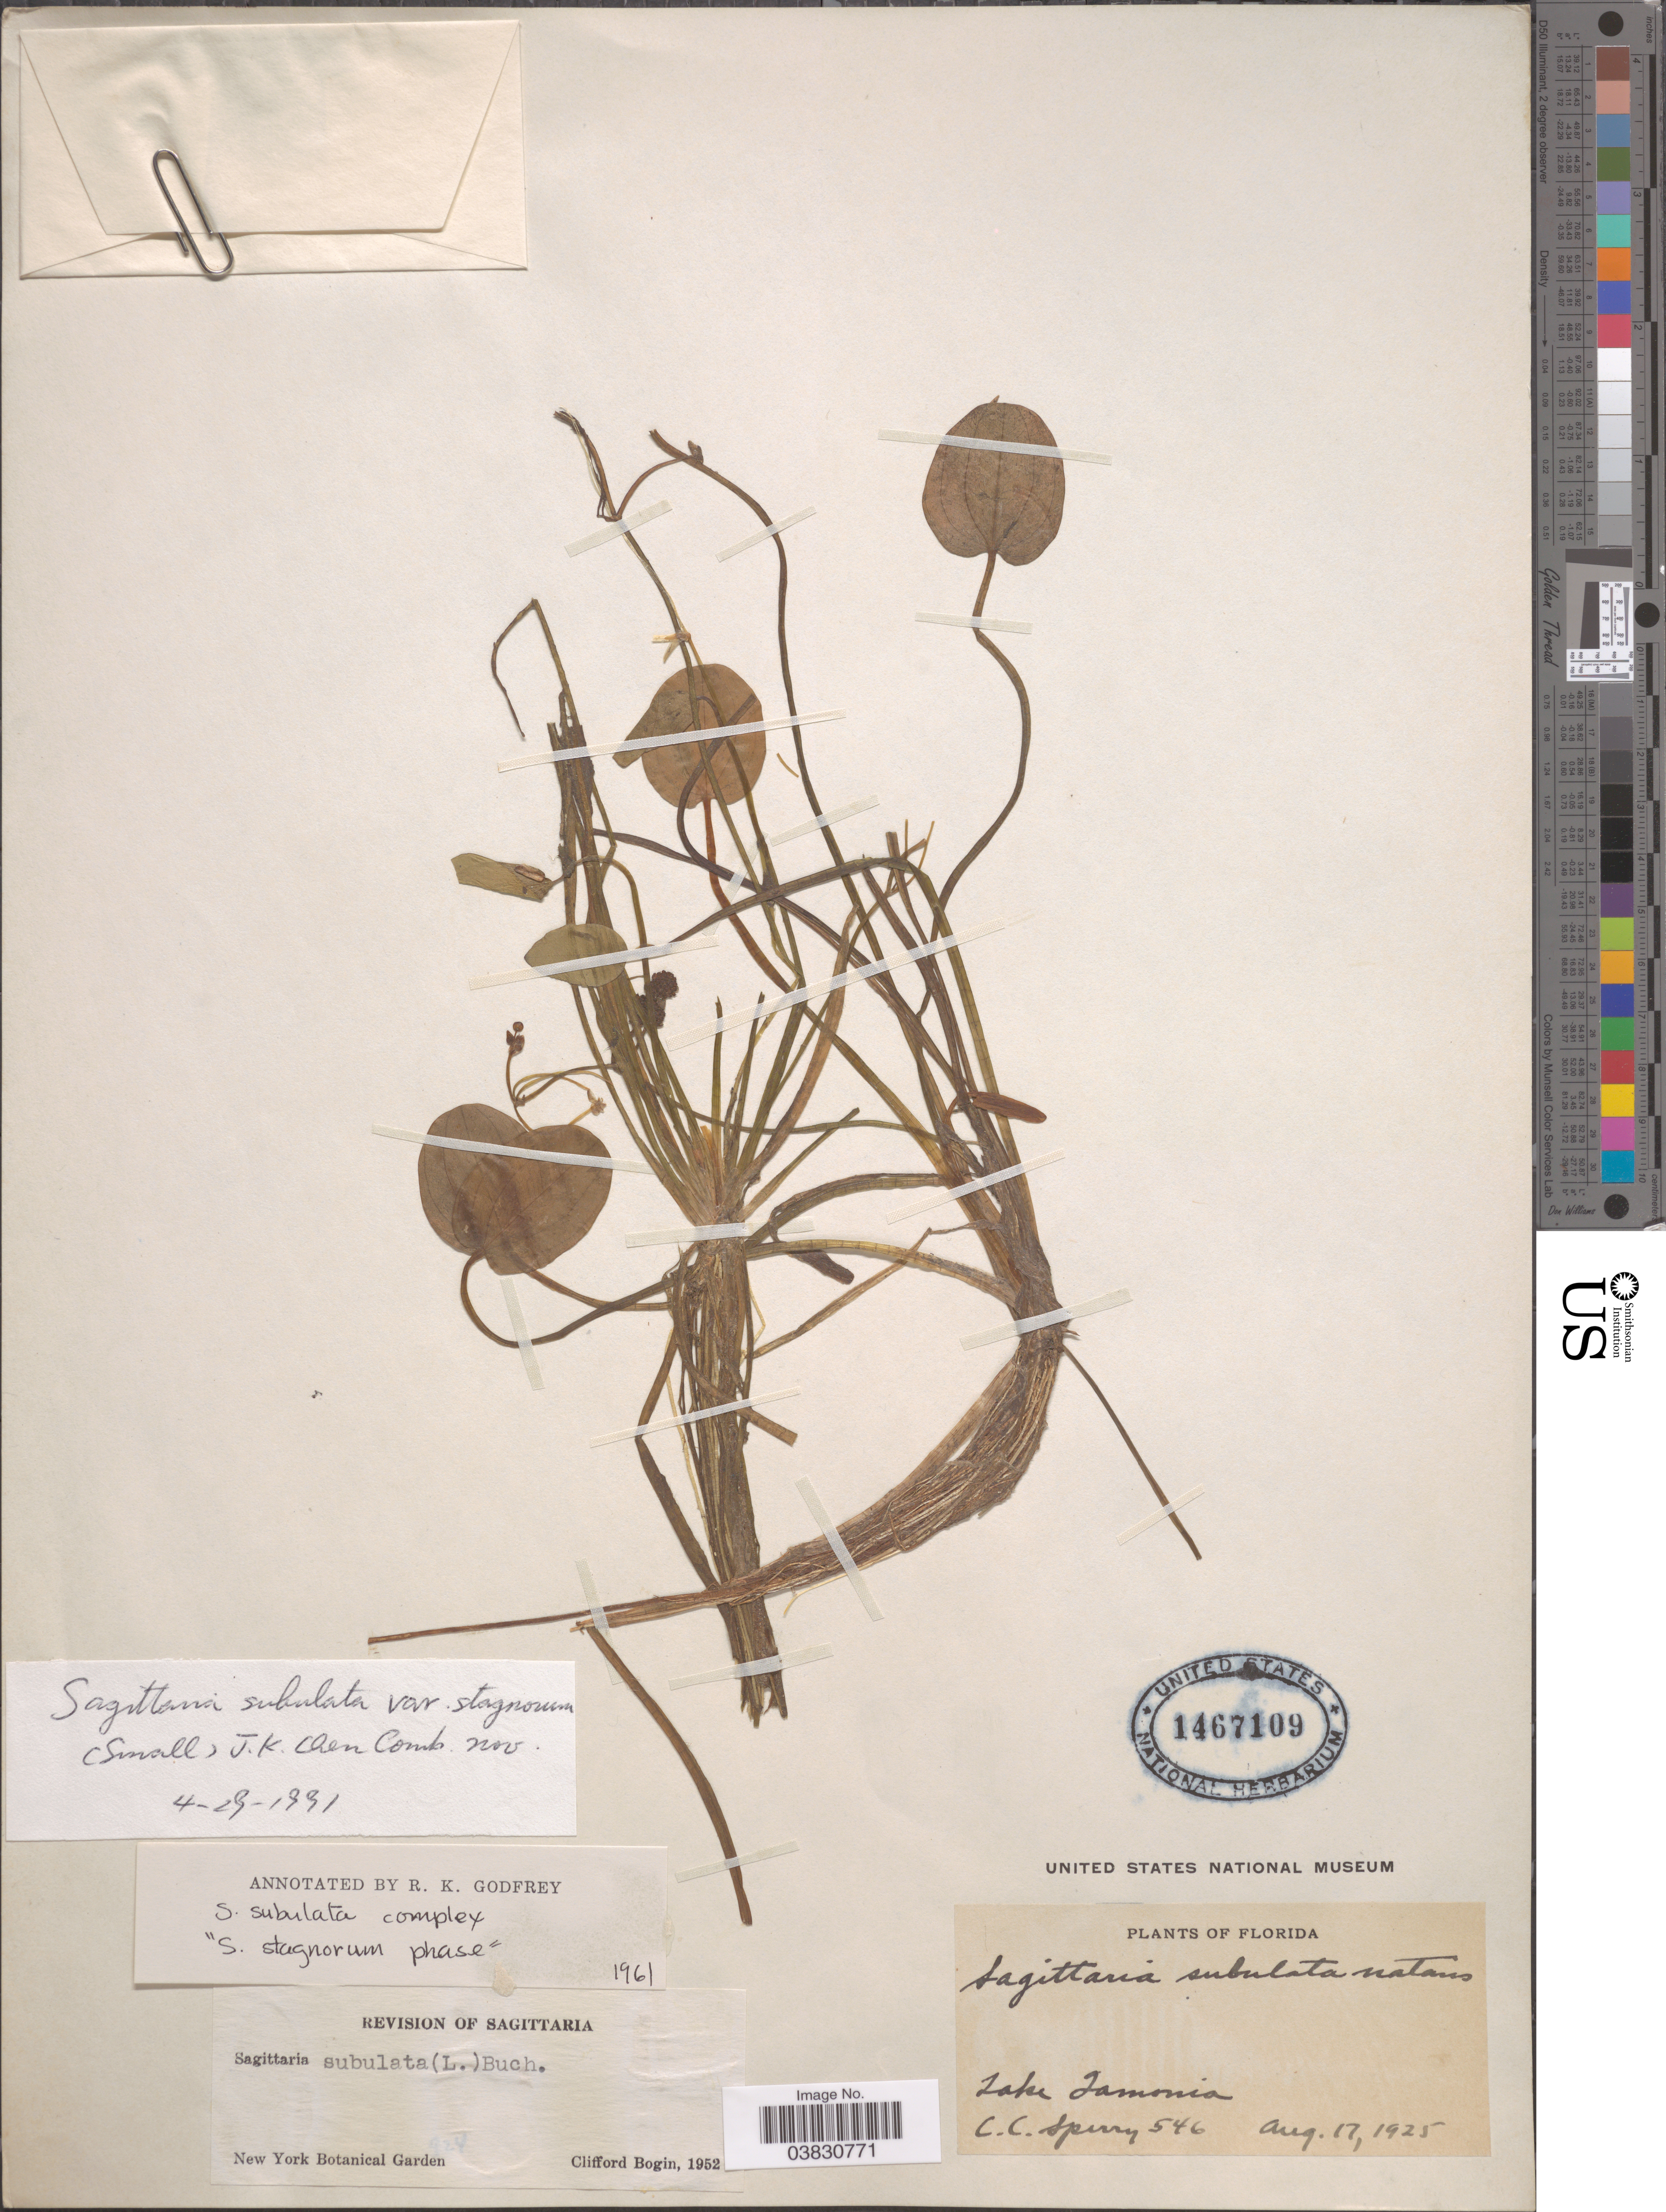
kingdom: Plantae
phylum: Tracheophyta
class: Liliopsida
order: Alismatales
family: Alismataceae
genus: Sagittaria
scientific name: Sagittaria subulata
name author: (L.) Buchenau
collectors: C. C. Sperry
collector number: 546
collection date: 1925-08-17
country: United States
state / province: Florida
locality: Lake Iamonia.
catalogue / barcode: US 1467109